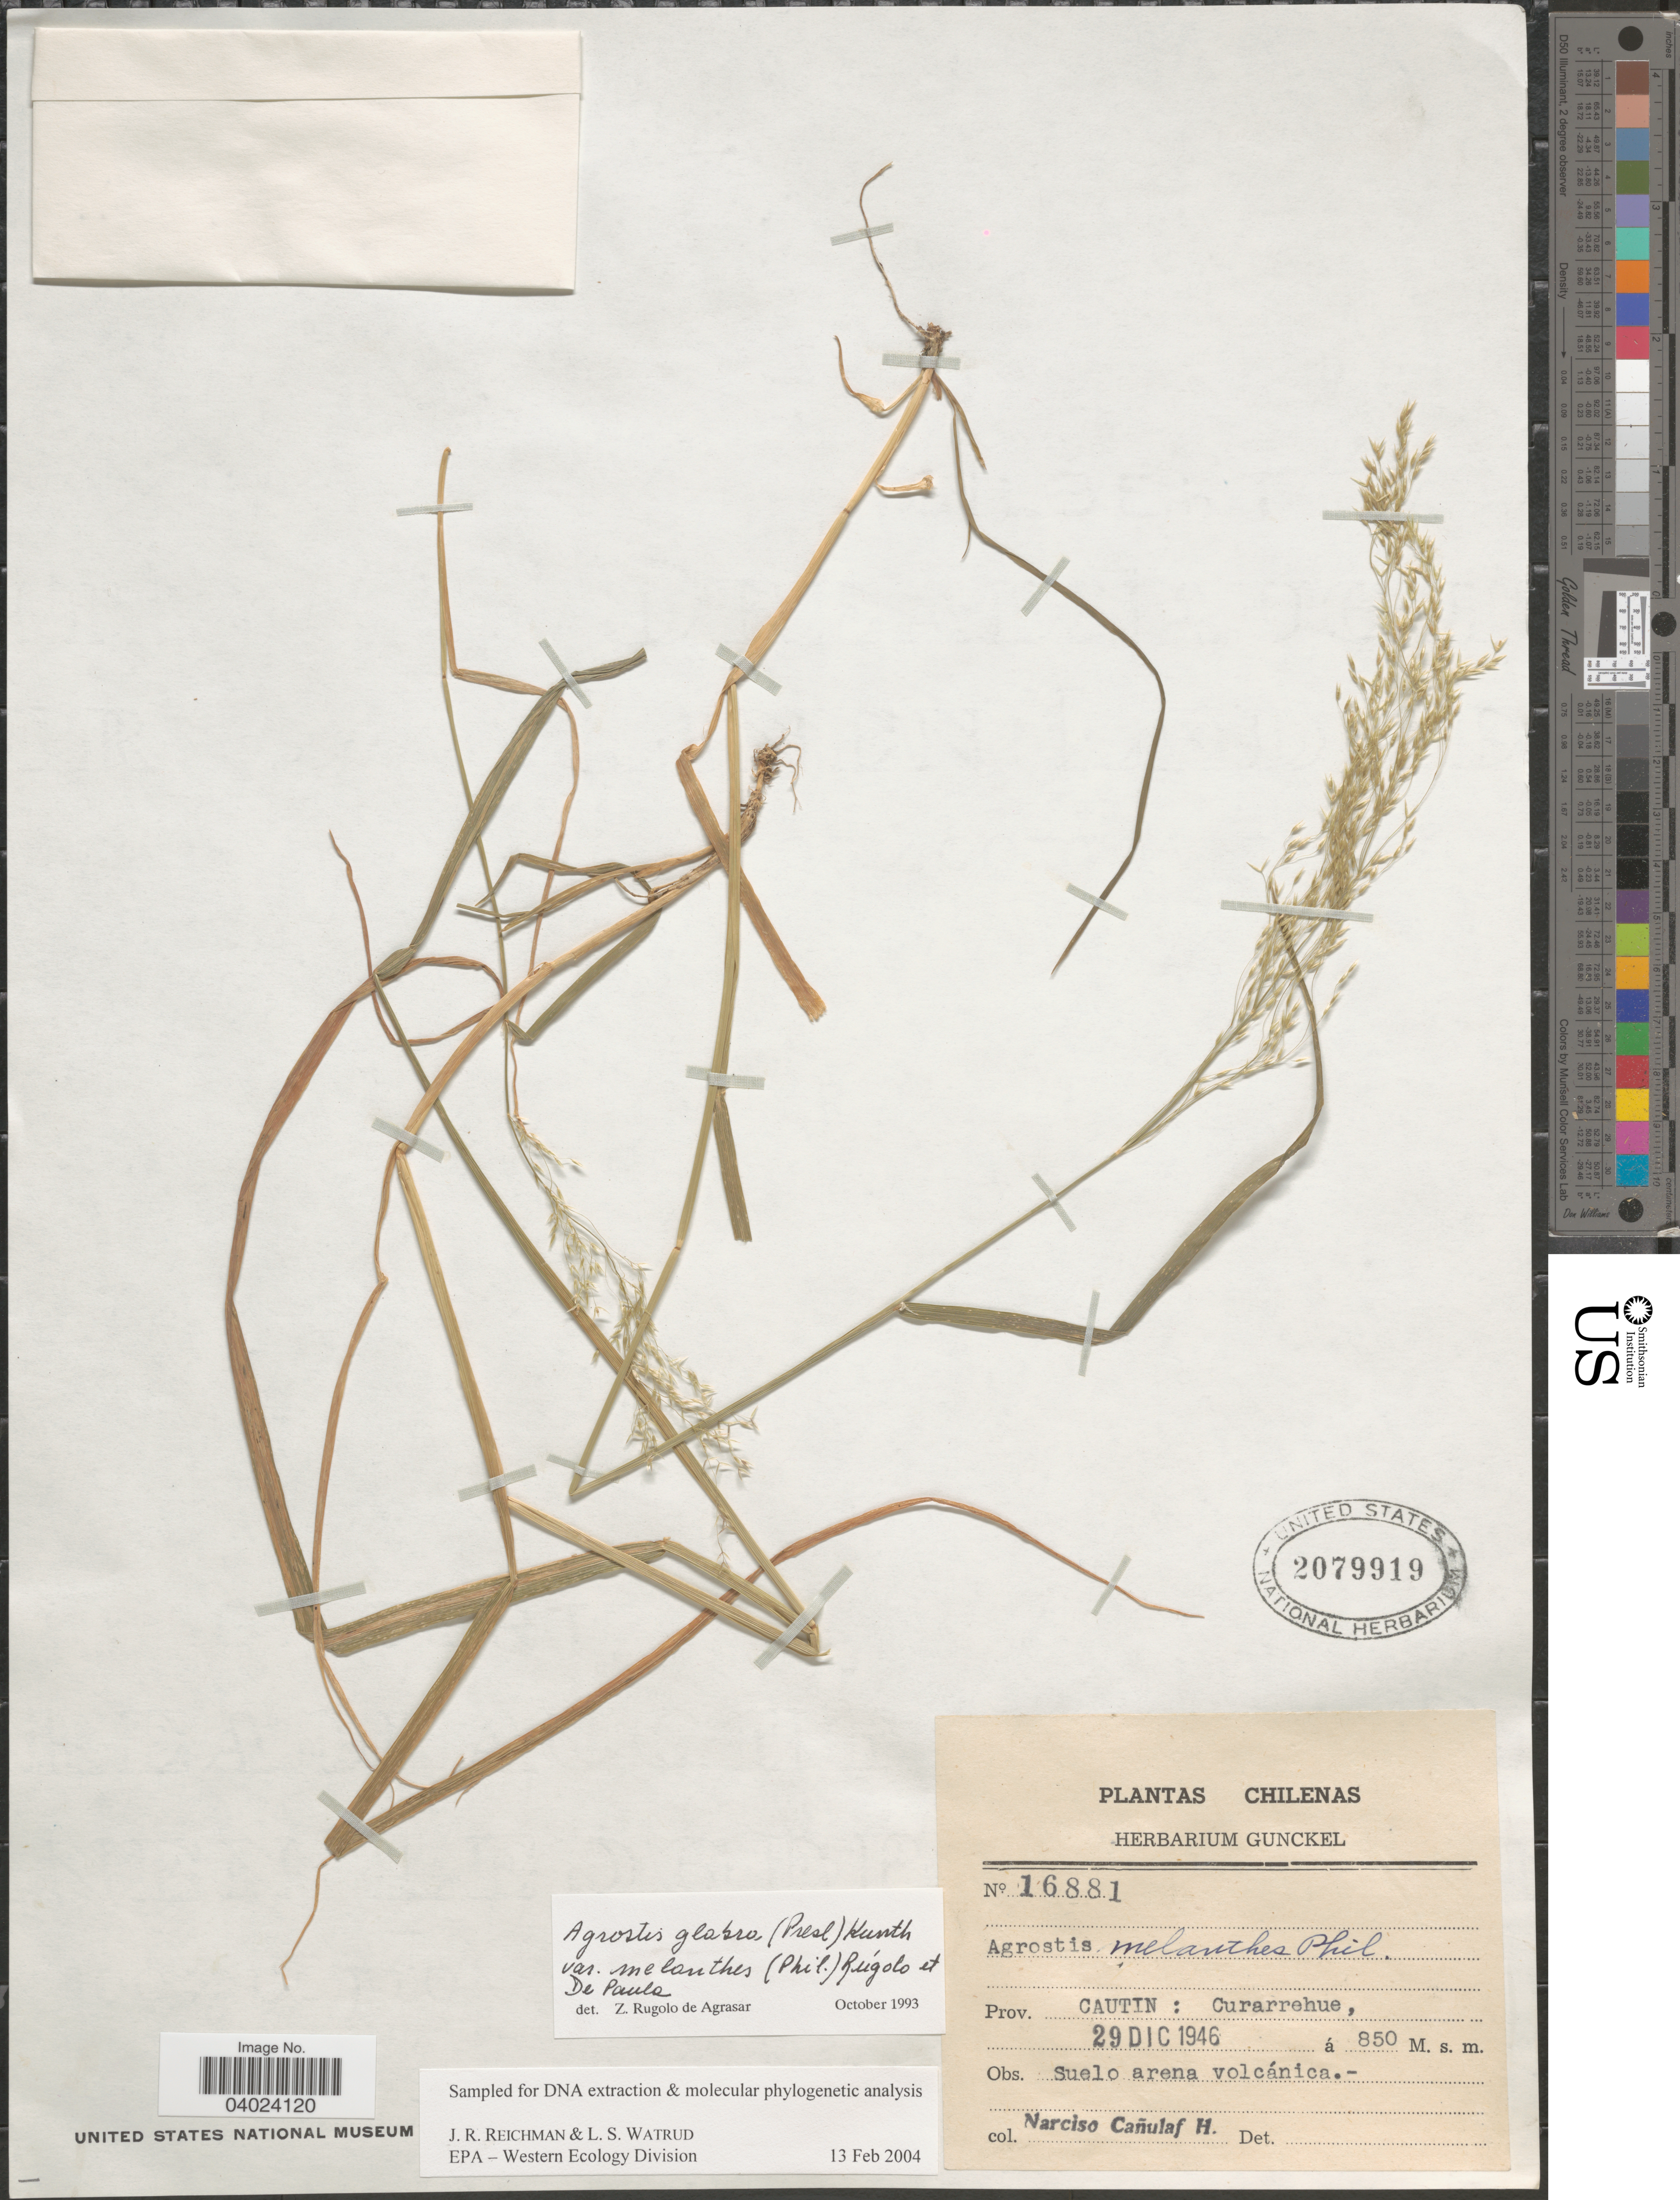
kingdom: Plantae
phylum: Tracheophyta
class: Liliopsida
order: Poales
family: Poaceae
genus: Agrostis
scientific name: Agrostis glabra var. melanthes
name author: (Phil.) Rúgolo & De Paula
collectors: N. Canulaf H.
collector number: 16881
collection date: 1946-12-29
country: Chile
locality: Prov. Cautin: Curarrehue.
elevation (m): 850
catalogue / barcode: US 2079919